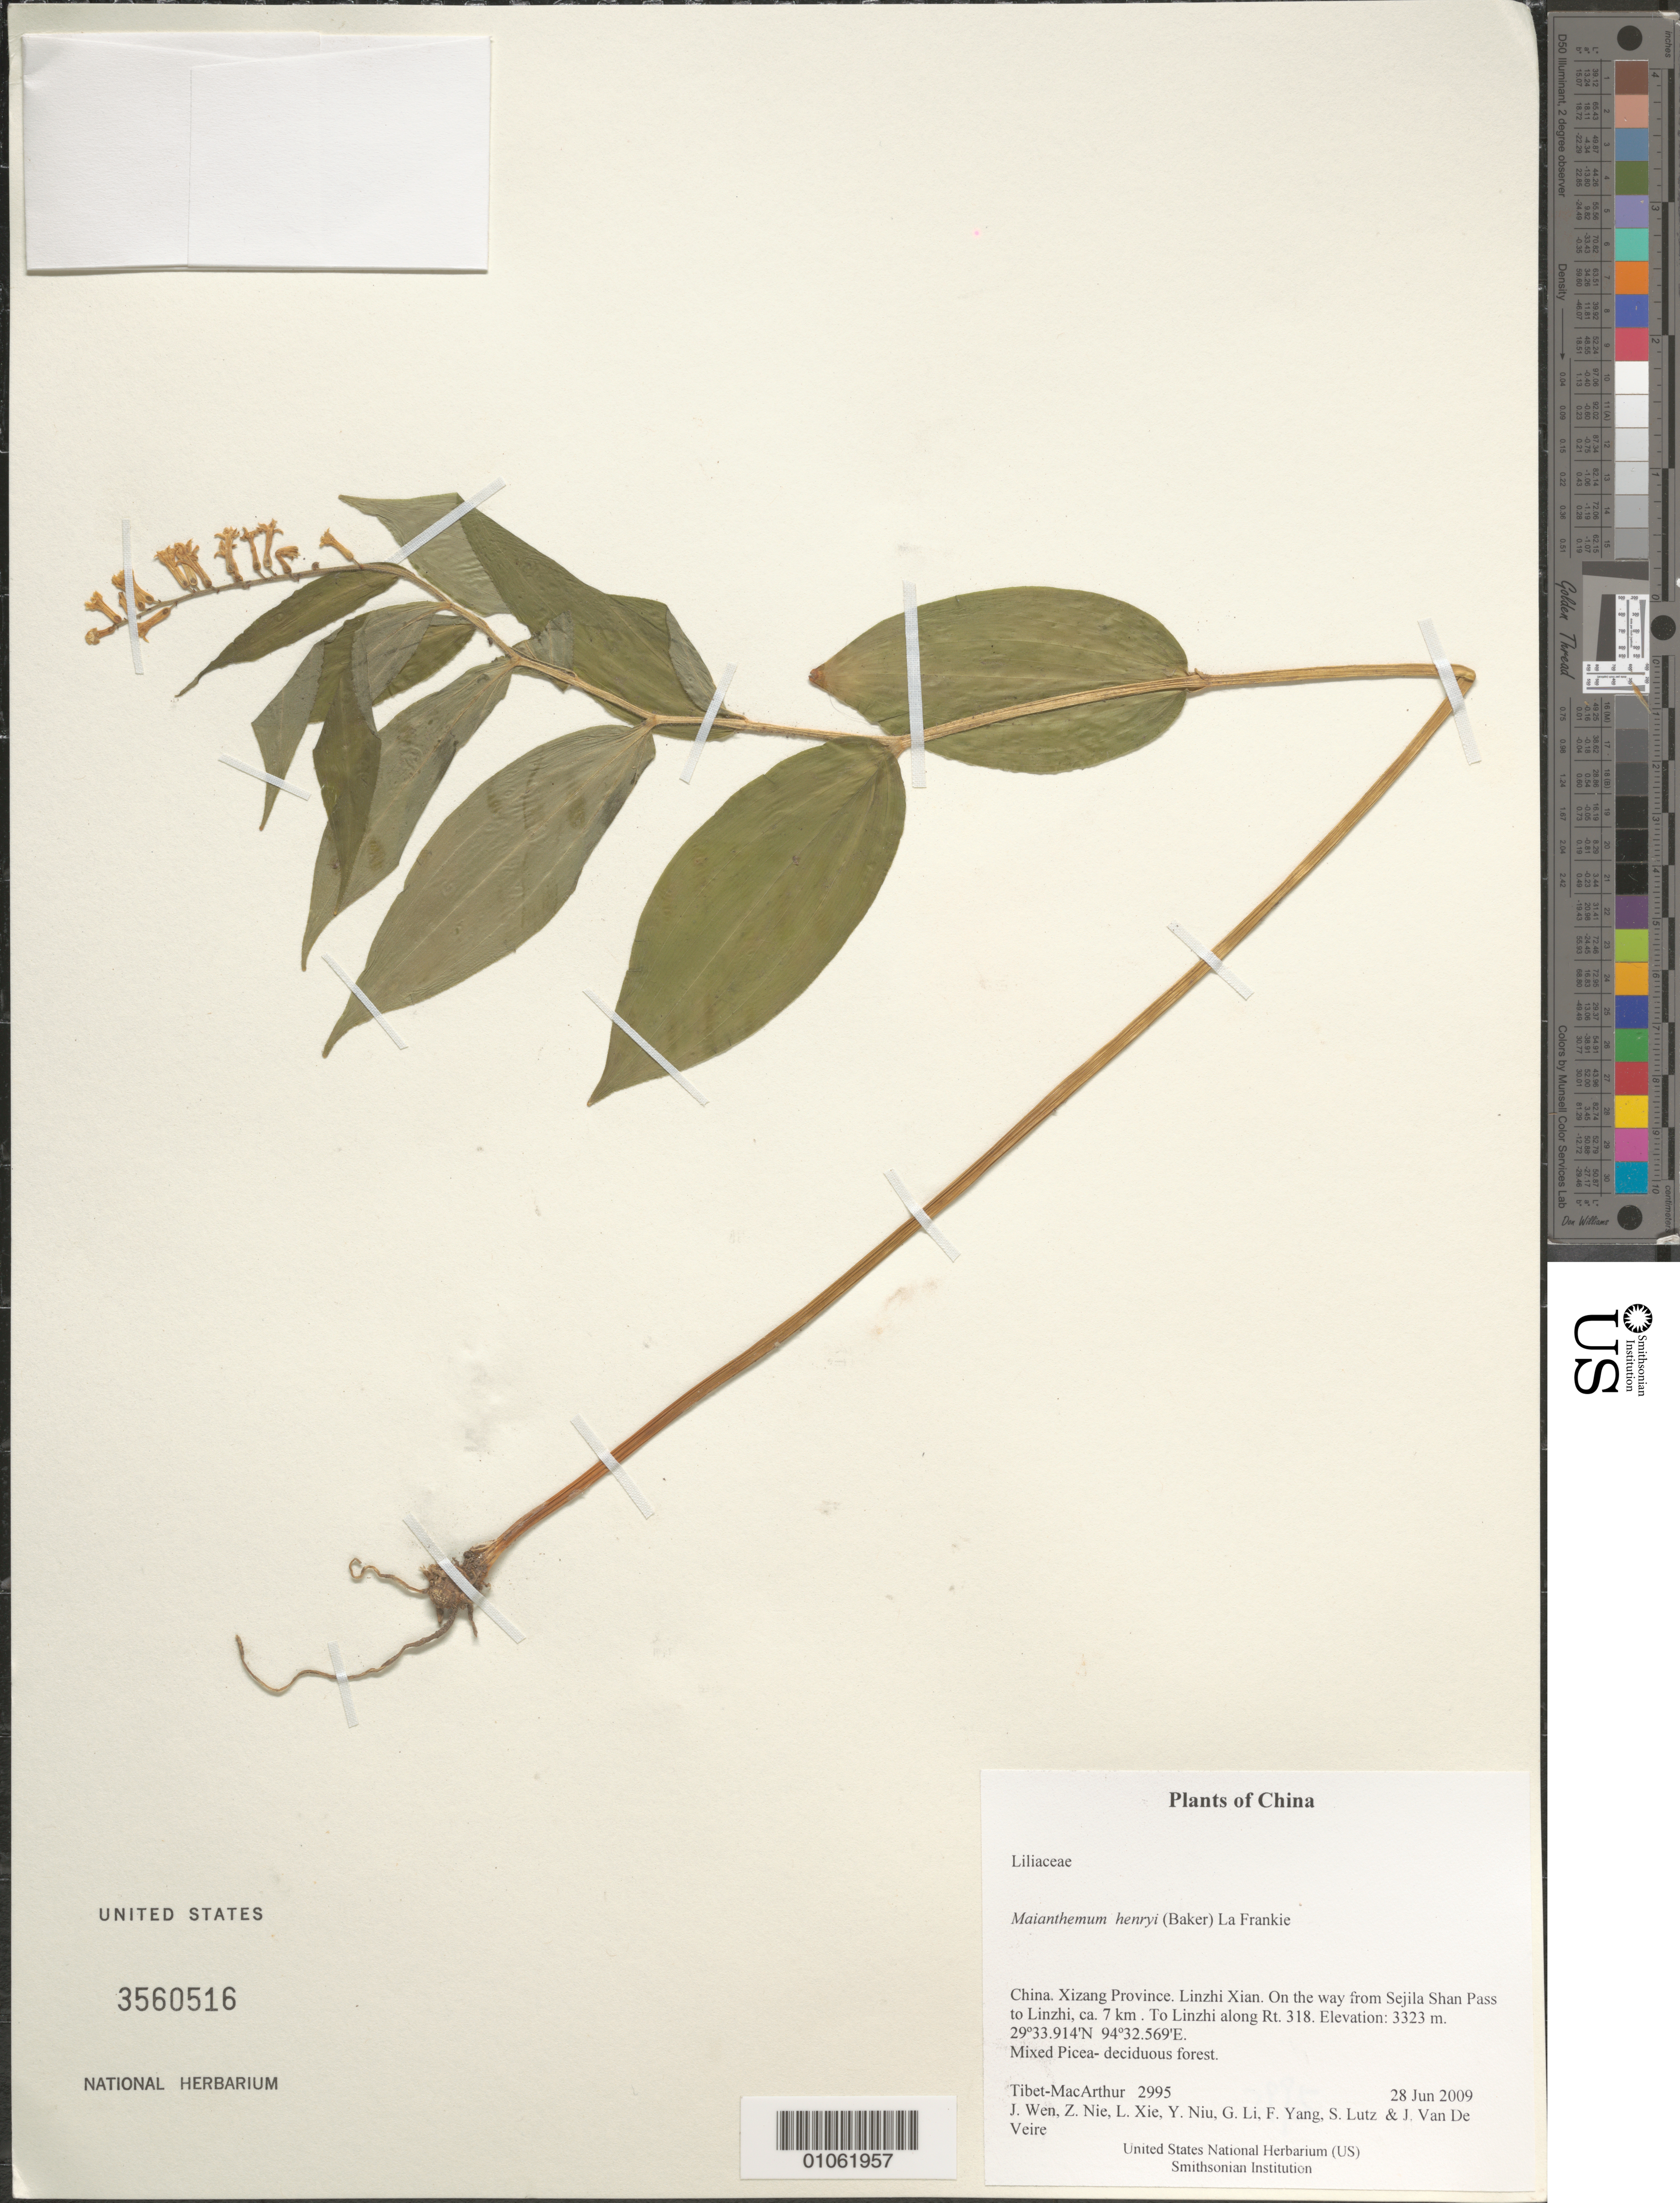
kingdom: Plantae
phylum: Tracheophyta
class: Liliopsida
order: Asparagales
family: Asparagaceae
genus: Maianthemum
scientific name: Maianthemum henryi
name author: (Baker) LaFrankie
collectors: Tibet-MacArthur, J. Wen, Z. Nie, L. Xie, Y. Niu, G. Li, F. Yang, S. Lutz & J. Van De Veire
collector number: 2995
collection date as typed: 28 Jun 2009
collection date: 2009-06-28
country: China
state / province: Xizang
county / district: Linzhi Xian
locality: On the way from Sejila Shan Pass to Linzhi, ca. 7 km . To Linzhi along Rt. 318.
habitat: Mixed Picea- deciduous forest.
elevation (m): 3323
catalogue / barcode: US 3560516